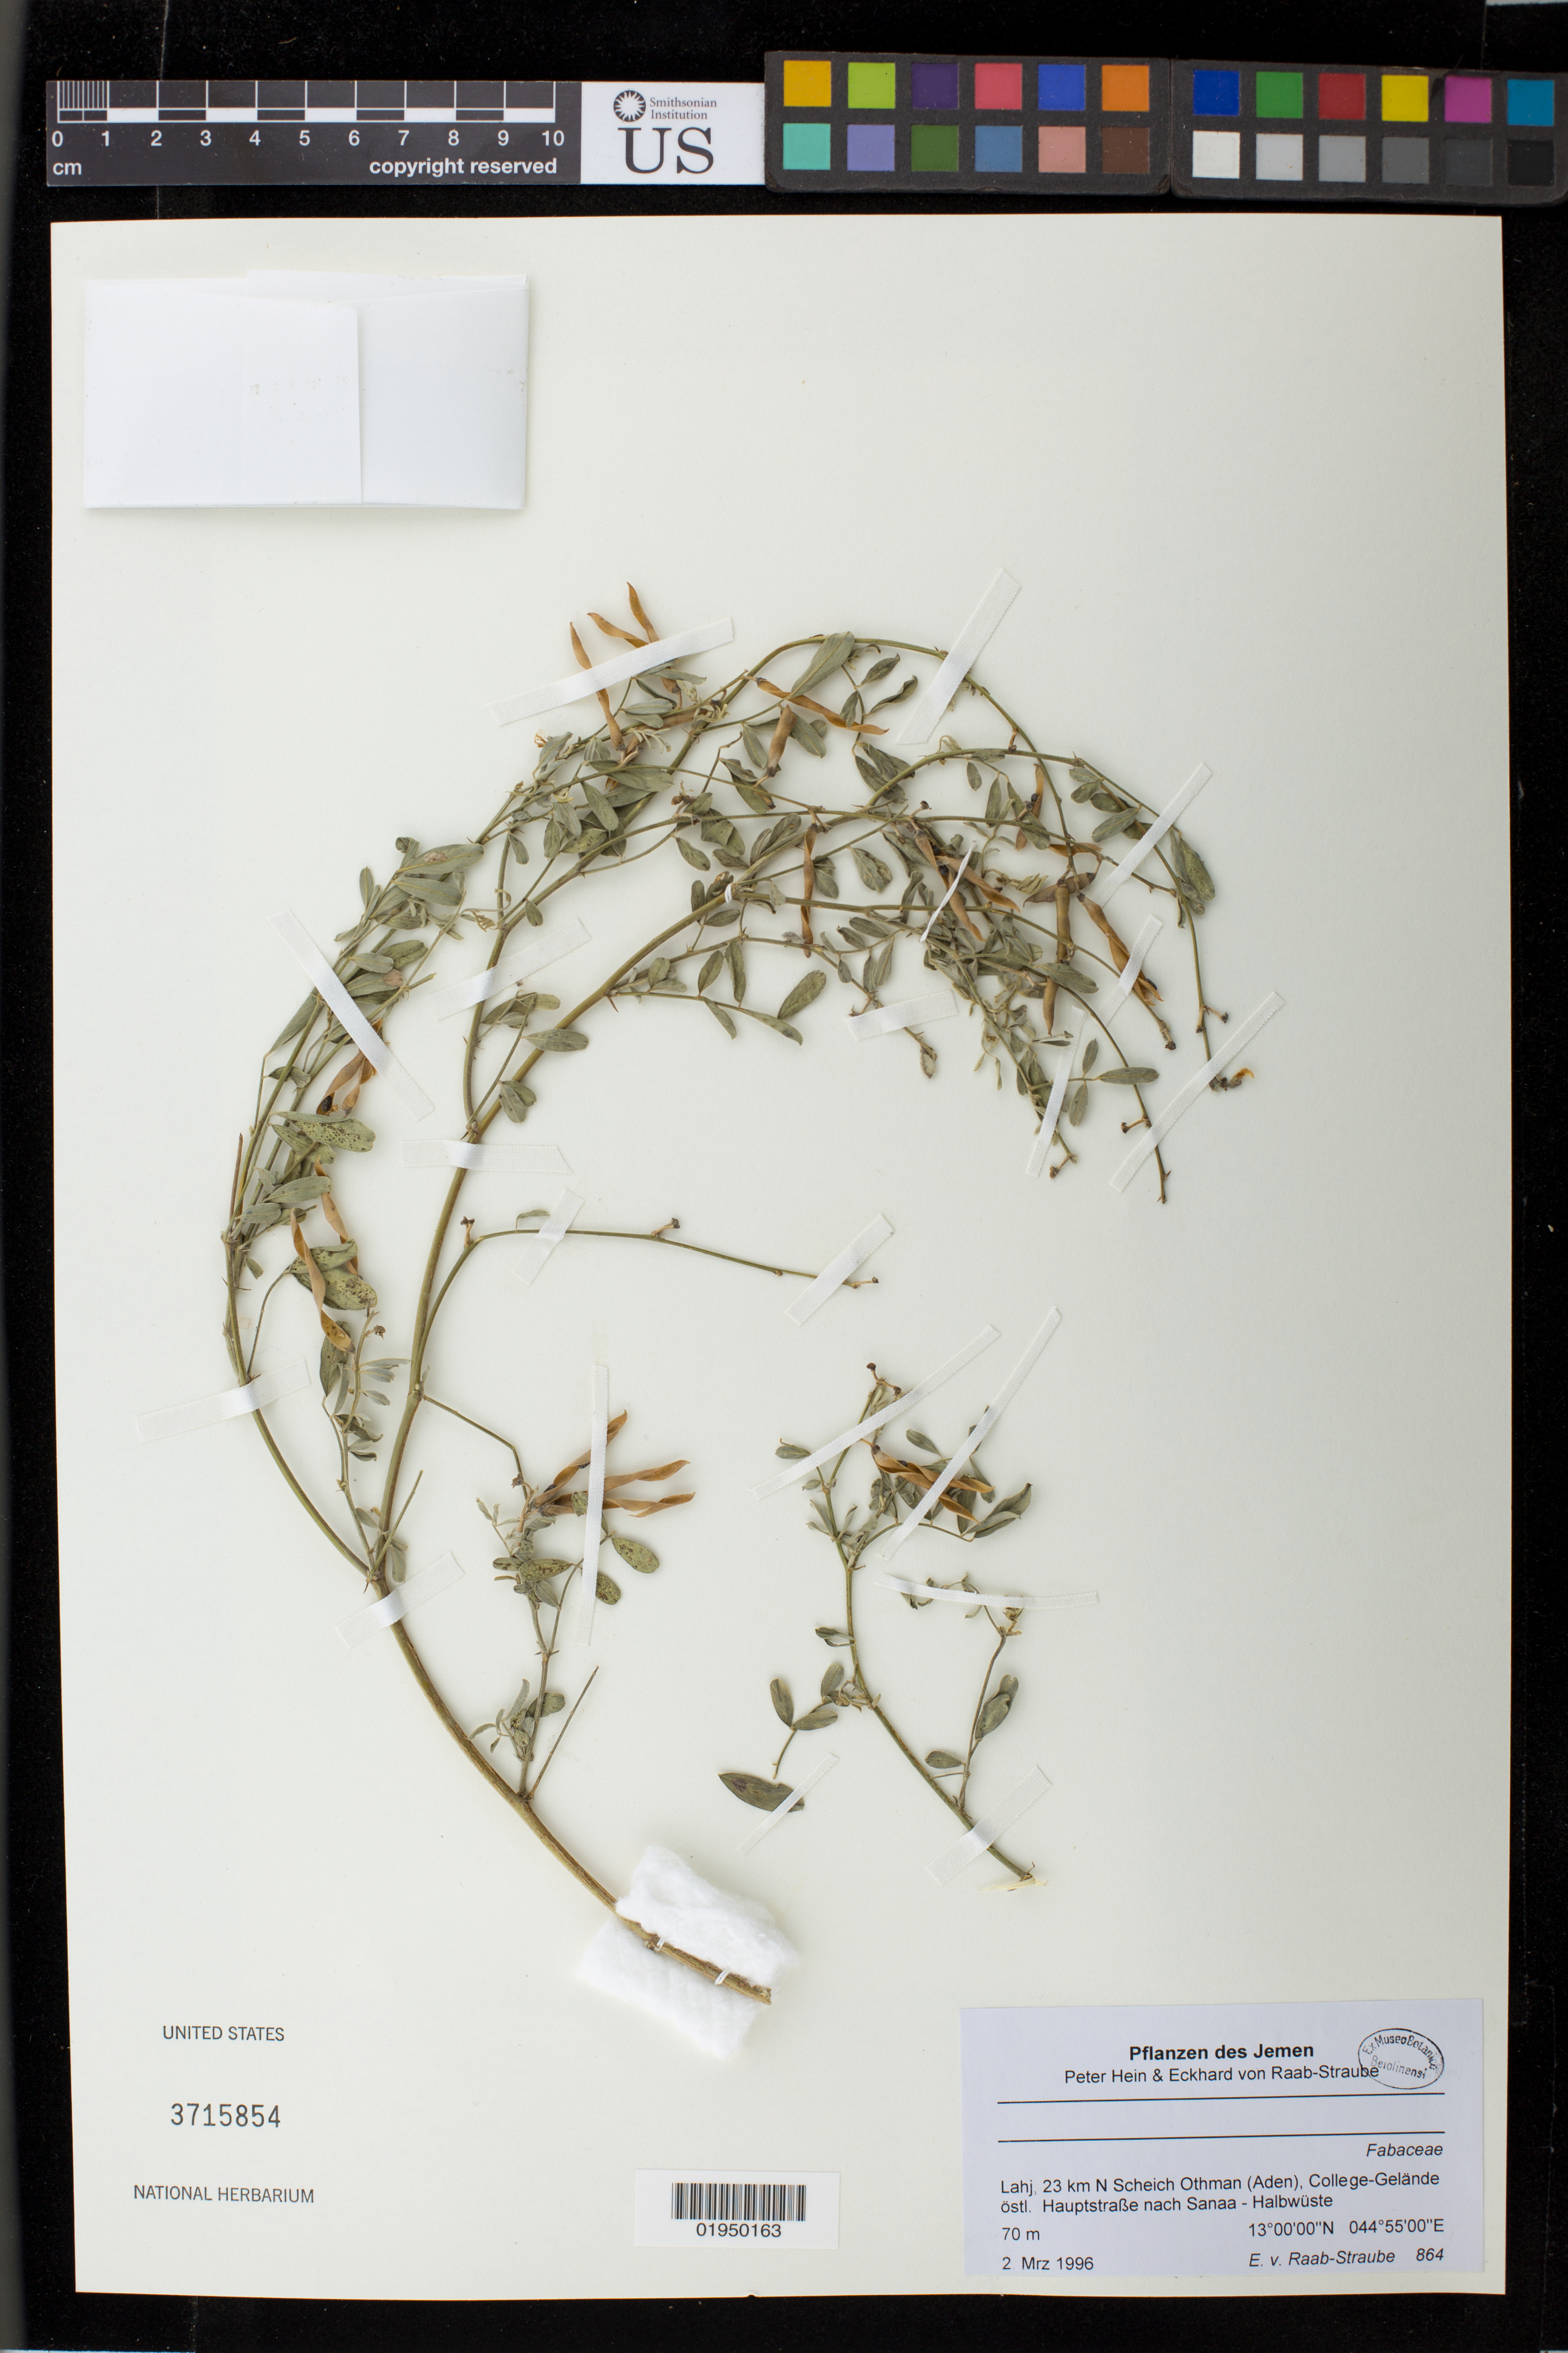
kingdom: Plantae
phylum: Tracheophyta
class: Magnoliopsida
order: Fabales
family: Fabaceae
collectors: E. Raab-Straube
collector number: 864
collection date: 1996-03-02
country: Yemen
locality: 23 km N Scheich Othman (Aden). Collefe-Gelande ostl. Hauptstrabe nach sanaa - Halbwuste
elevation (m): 70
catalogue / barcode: US 3715854